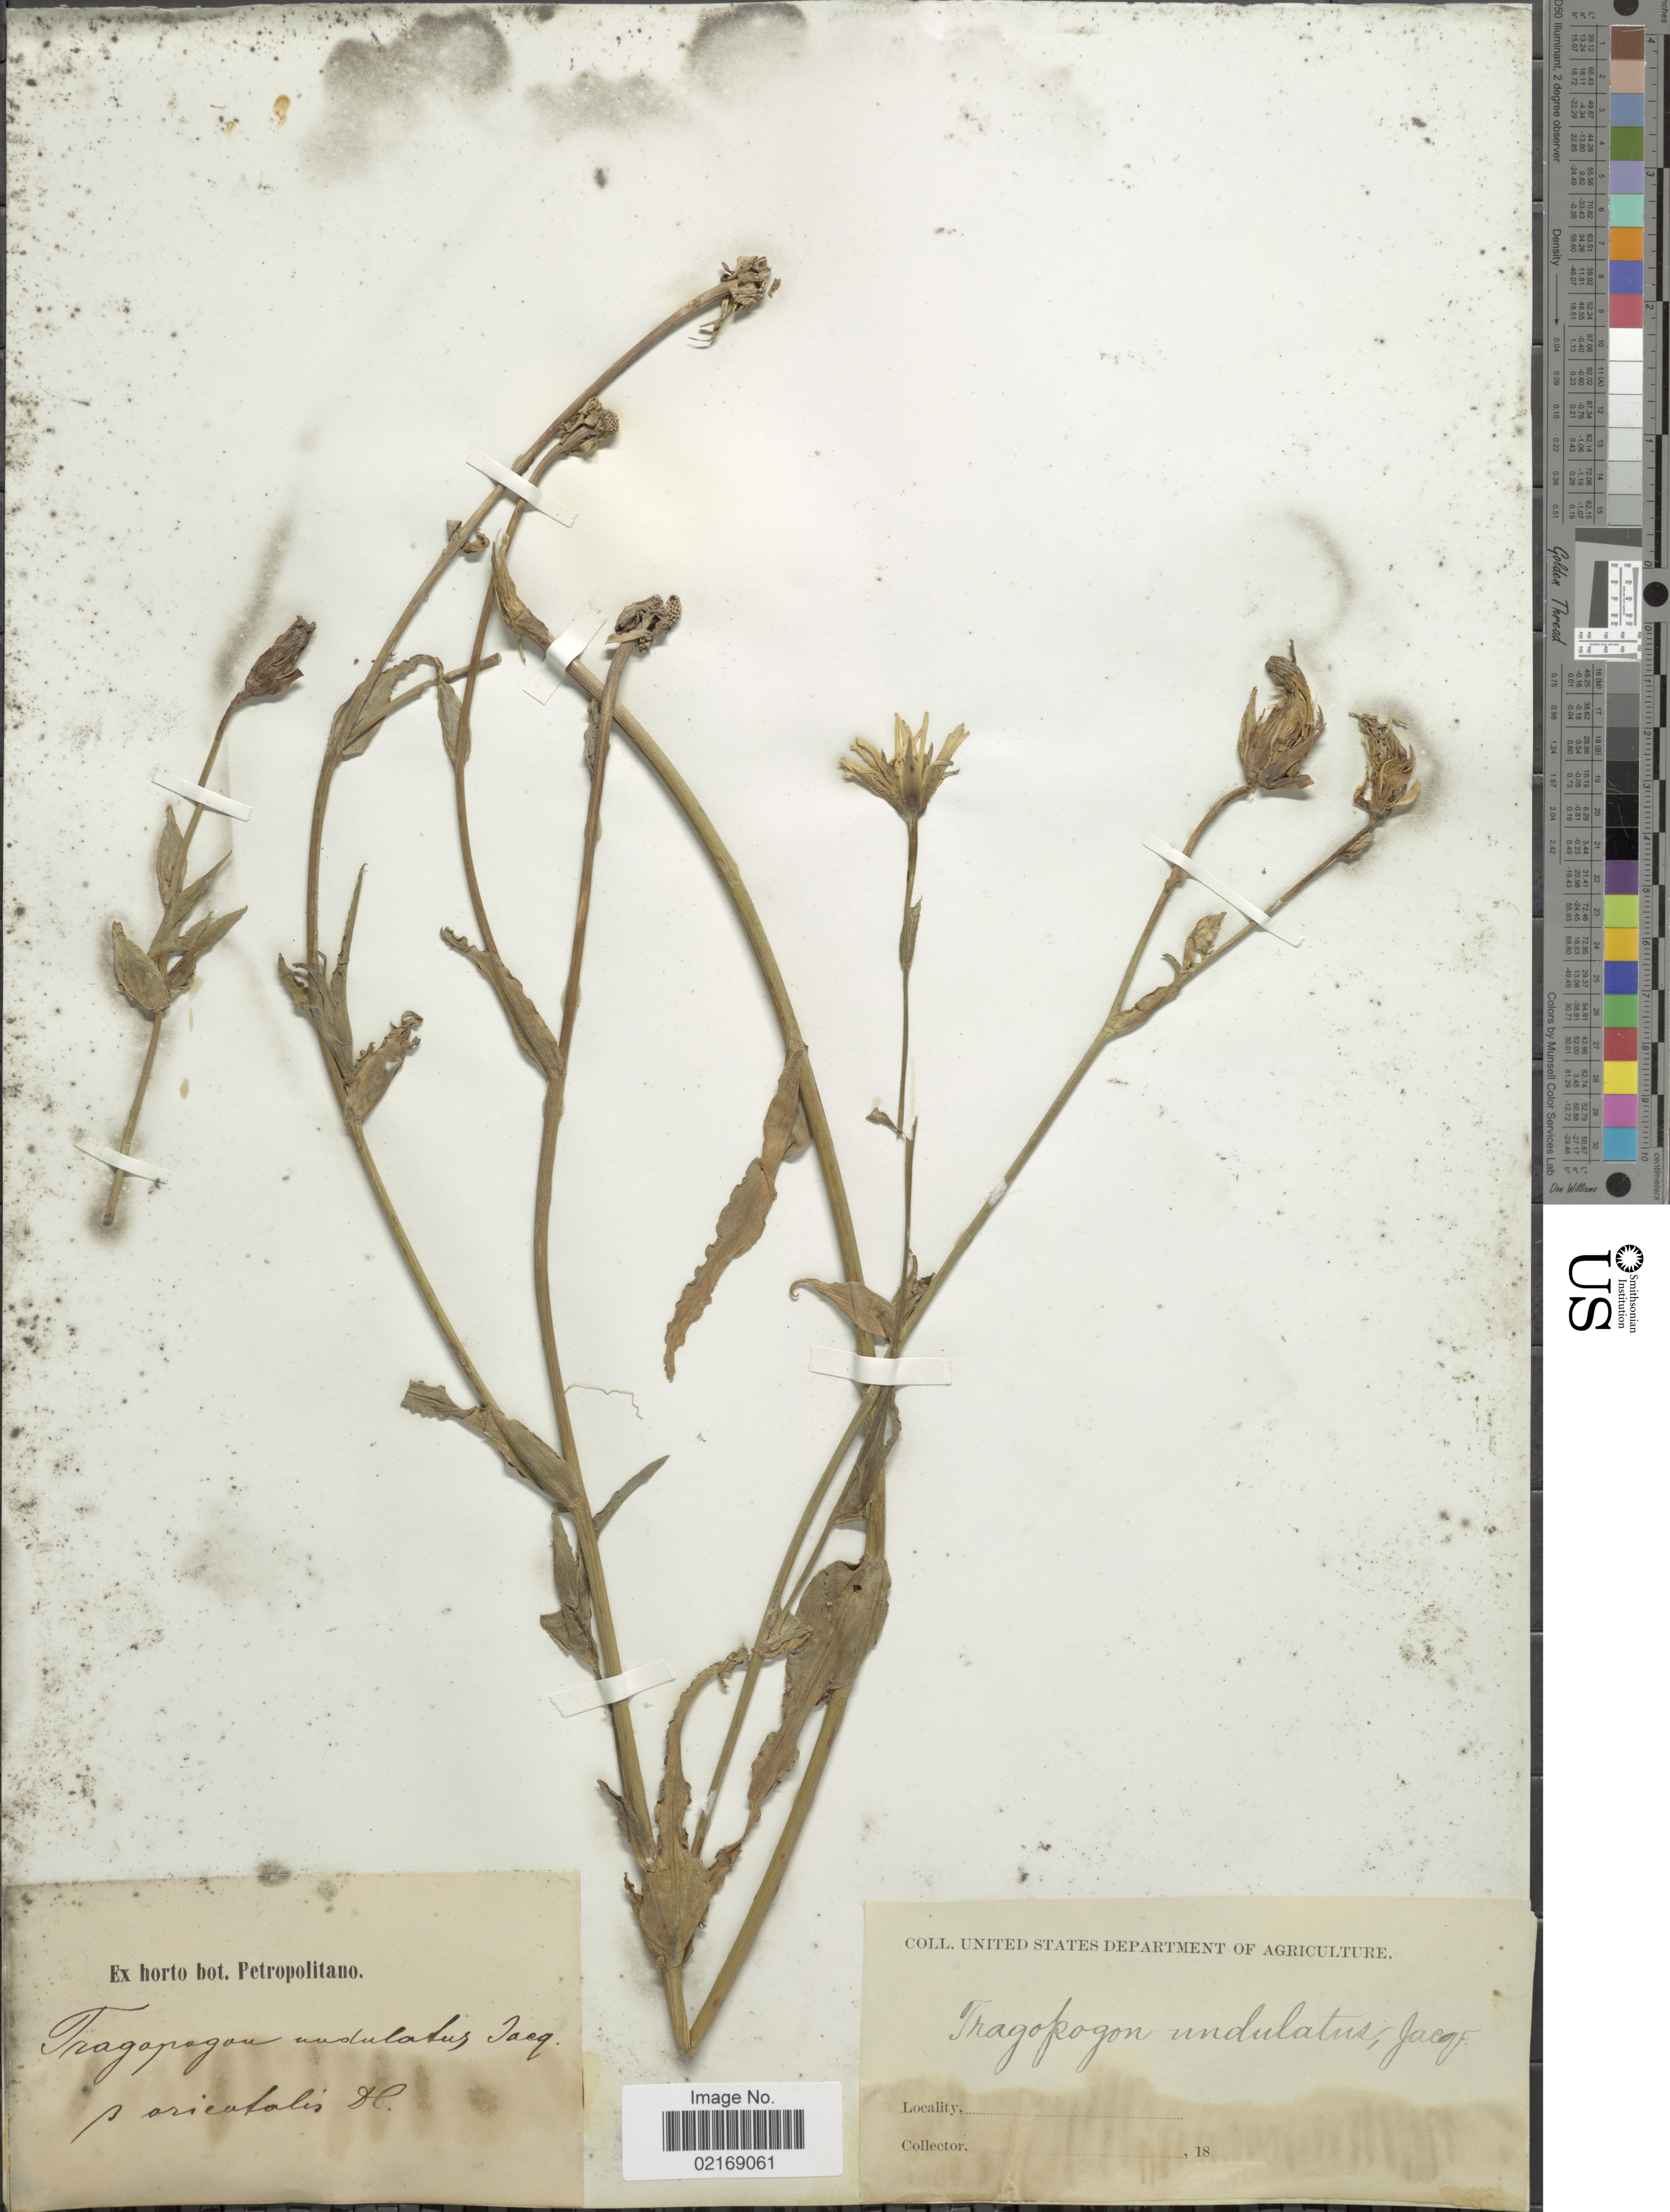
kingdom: Plantae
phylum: Tracheophyta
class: Magnoliopsida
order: Asterales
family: Asteraceae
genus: Tragopogon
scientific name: Tragopogon undulatus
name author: Jacq.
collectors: ex Herb. Horti Bot. Petropolitani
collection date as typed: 18